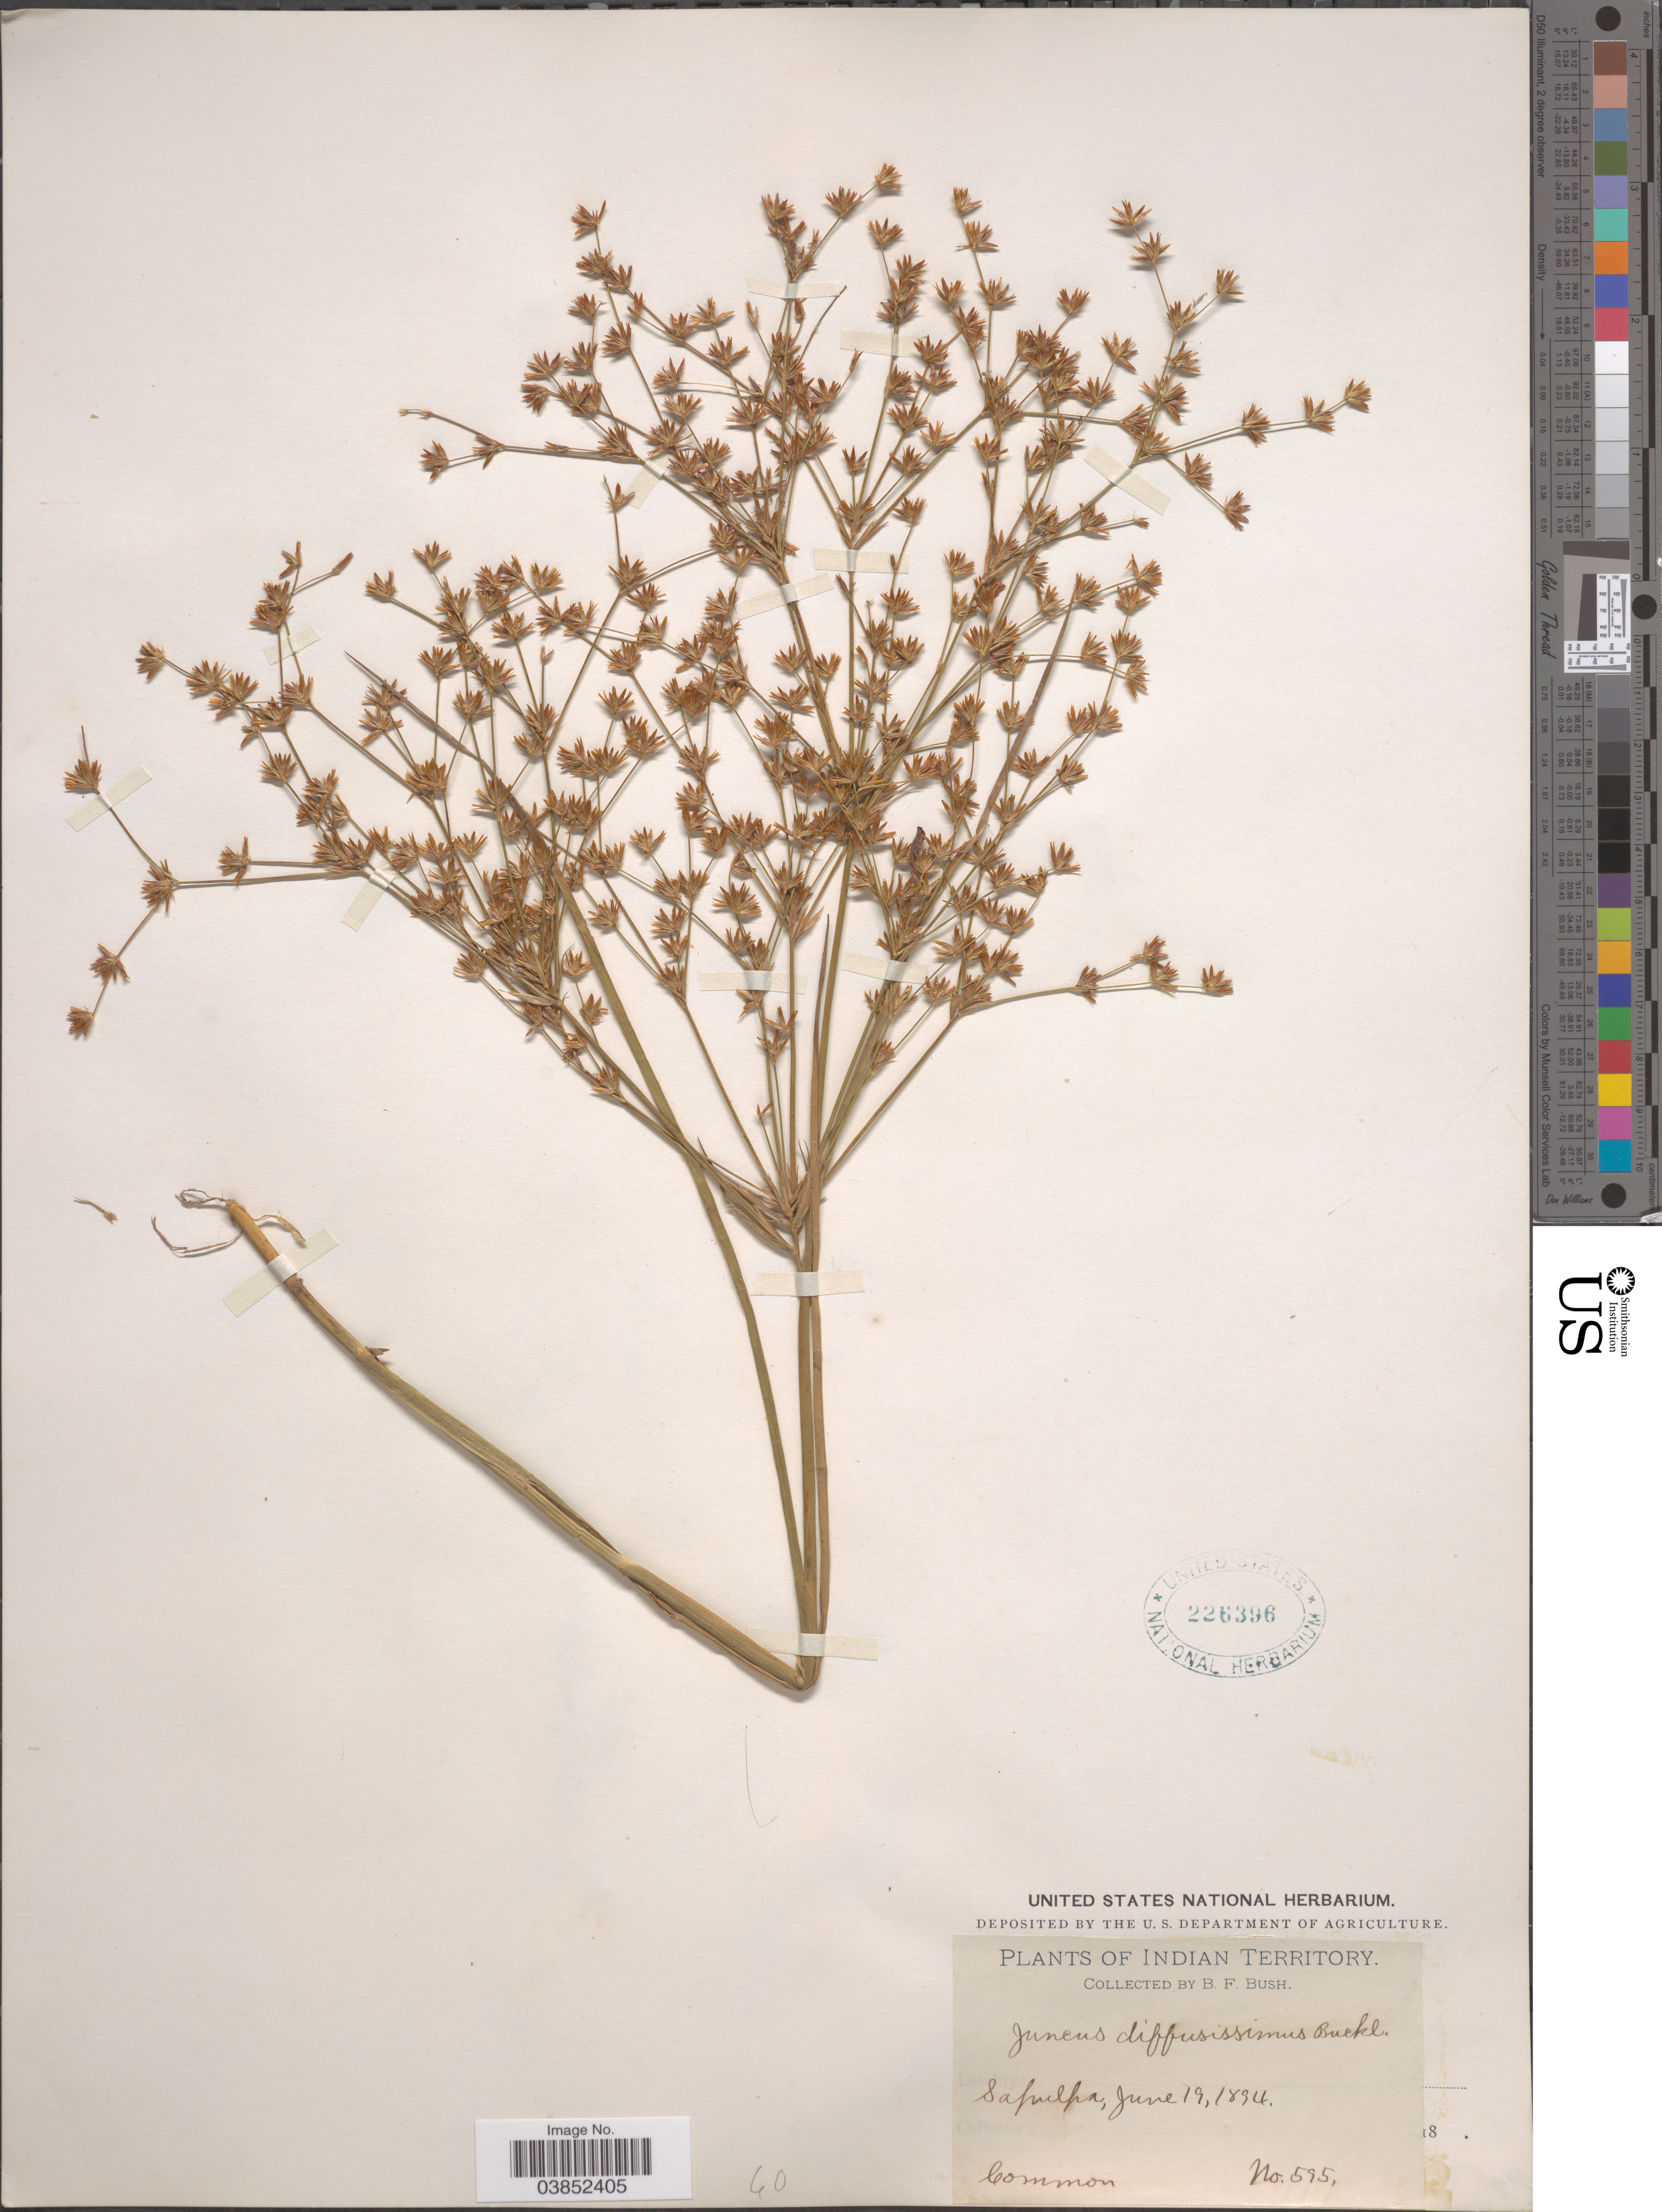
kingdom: Plantae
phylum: Tracheophyta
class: Liliopsida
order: Poales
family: Juncaceae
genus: Juncus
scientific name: Juncus diffusissimus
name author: Buckley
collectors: B. F. Bush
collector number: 595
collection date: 1894-06-19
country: United States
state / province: Oklahoma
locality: Indian Territory. Sapulpa.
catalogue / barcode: US 226396